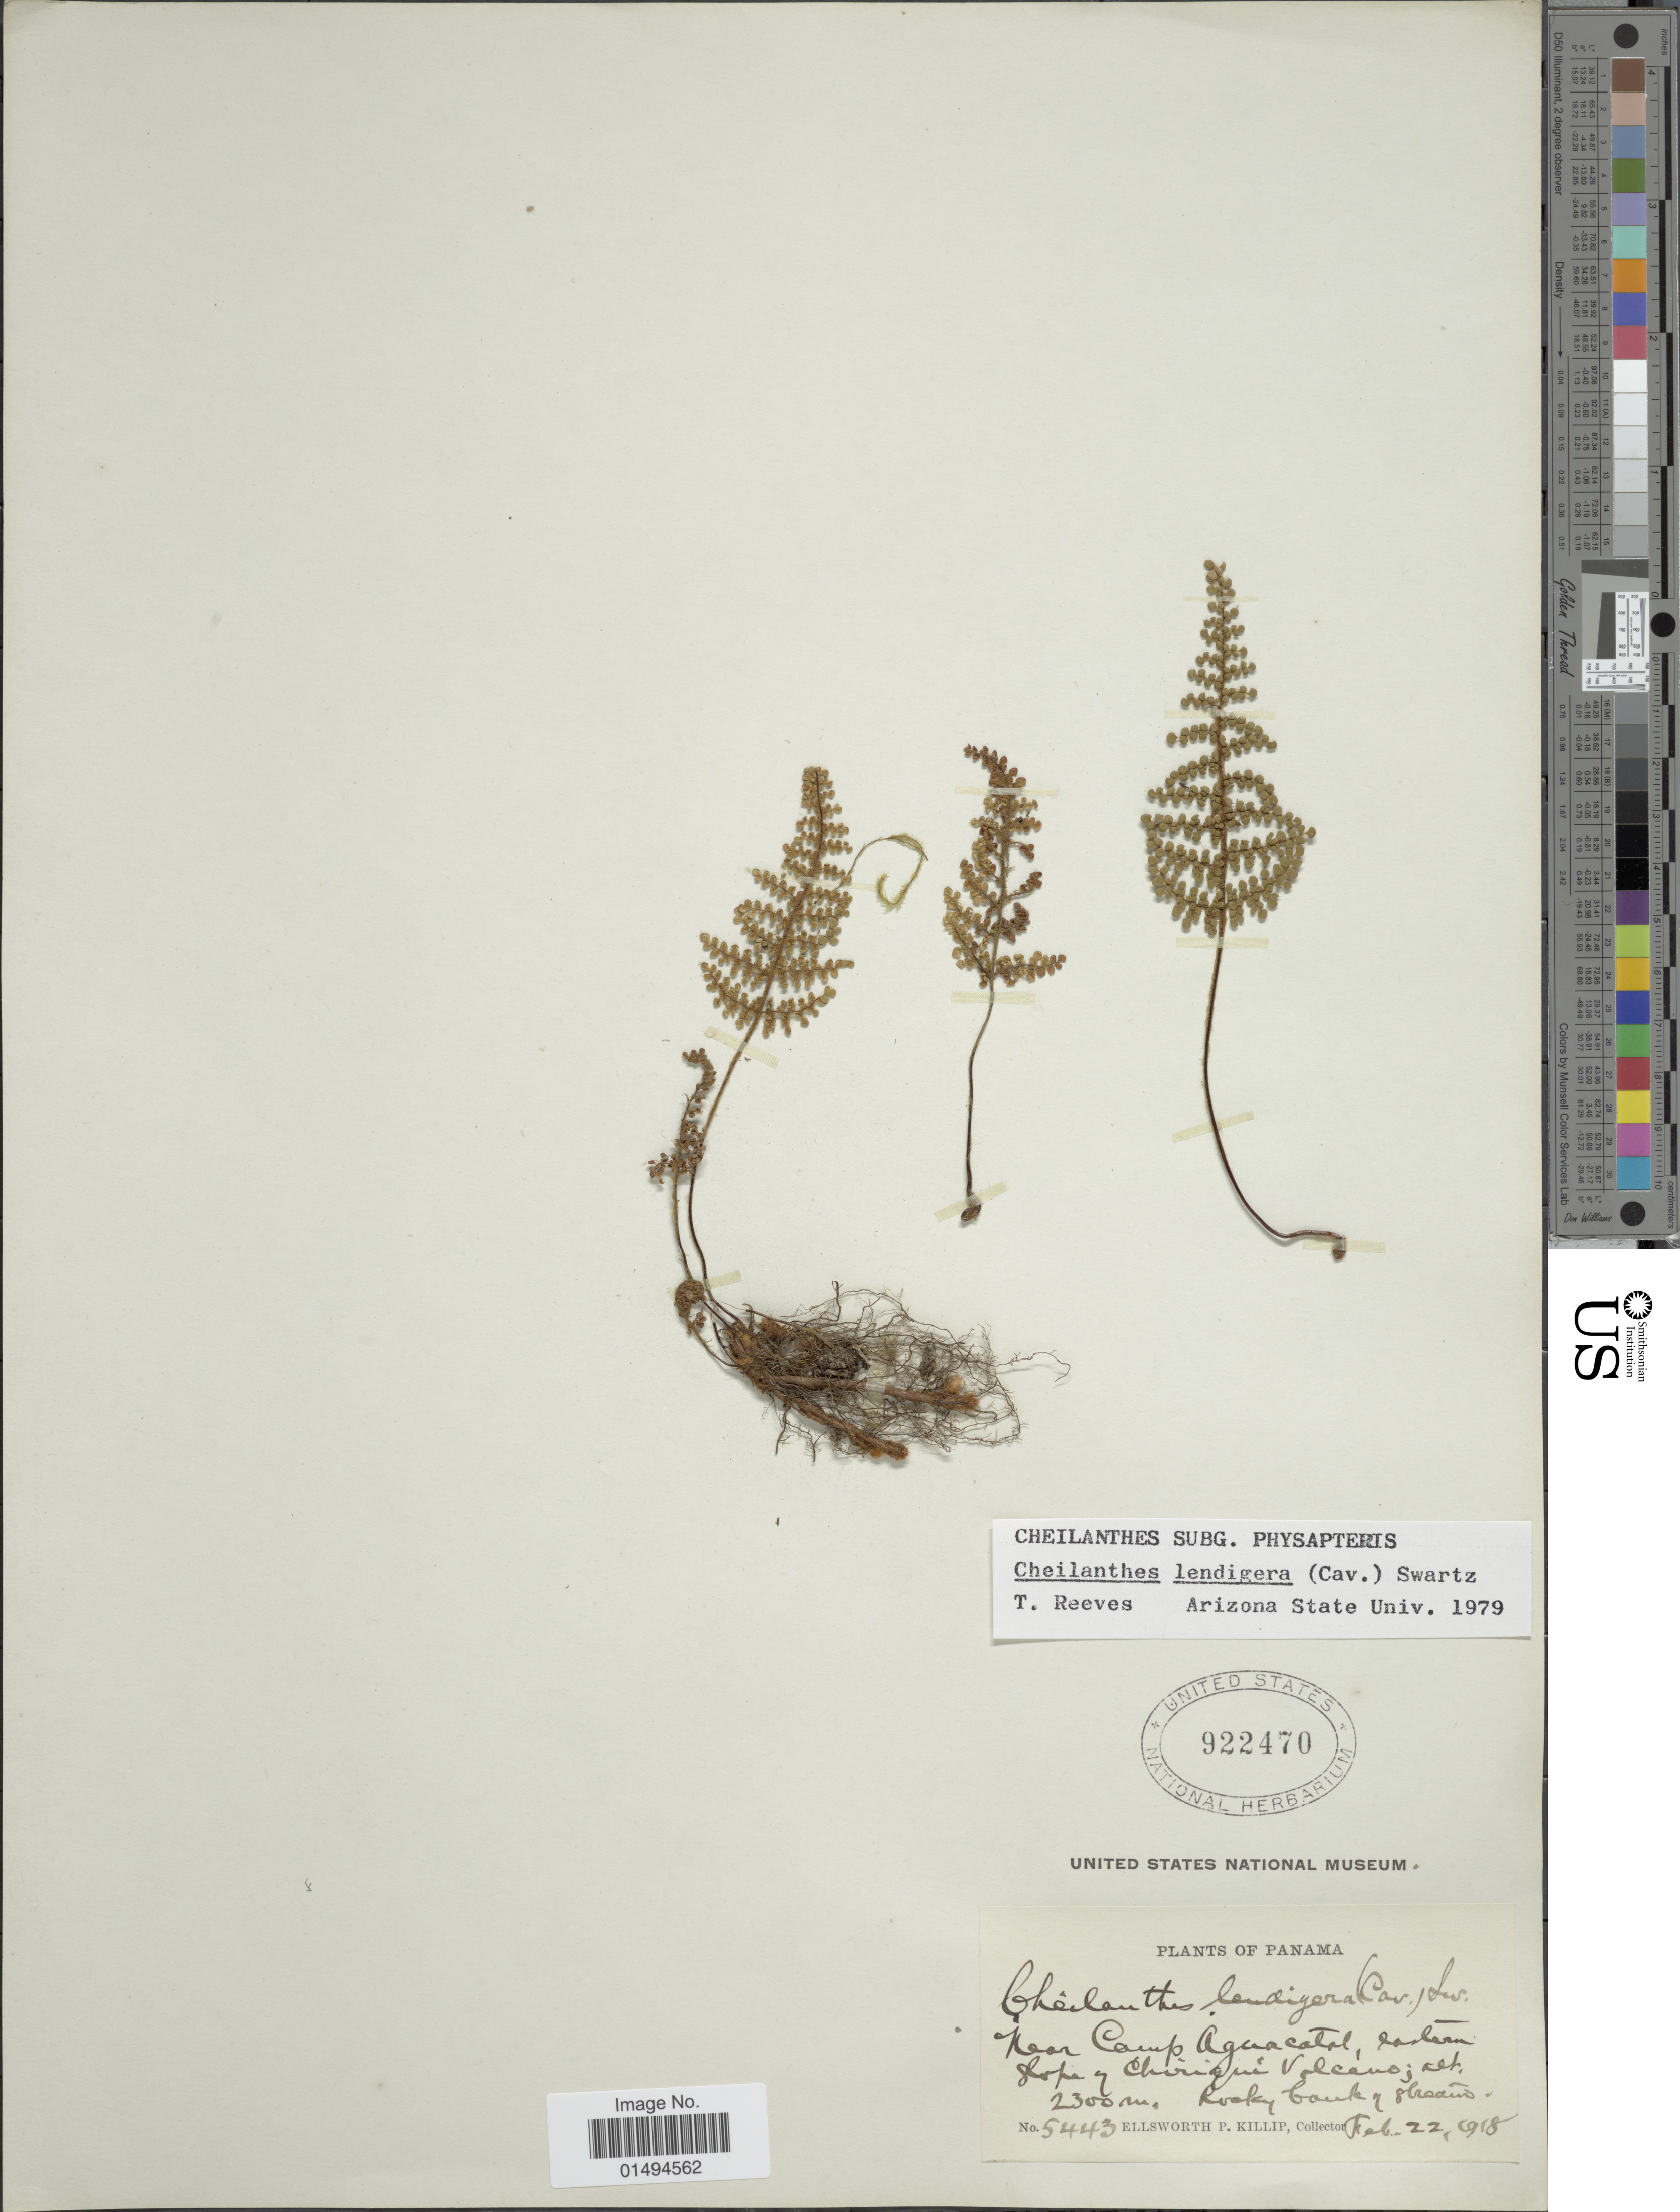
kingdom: Plantae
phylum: Tracheophyta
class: Polypodiopsida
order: Polypodiales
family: Pteridaceae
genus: Myriopteris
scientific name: Myriopteris lendigera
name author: (Cav.) J. Sm.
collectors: E. P. Killip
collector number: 5443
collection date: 1918-02-22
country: Panama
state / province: Chiriqui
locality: Near Camp Aguacatal, eastern Slope of Chiriqui Volcano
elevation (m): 2300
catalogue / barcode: US 922470